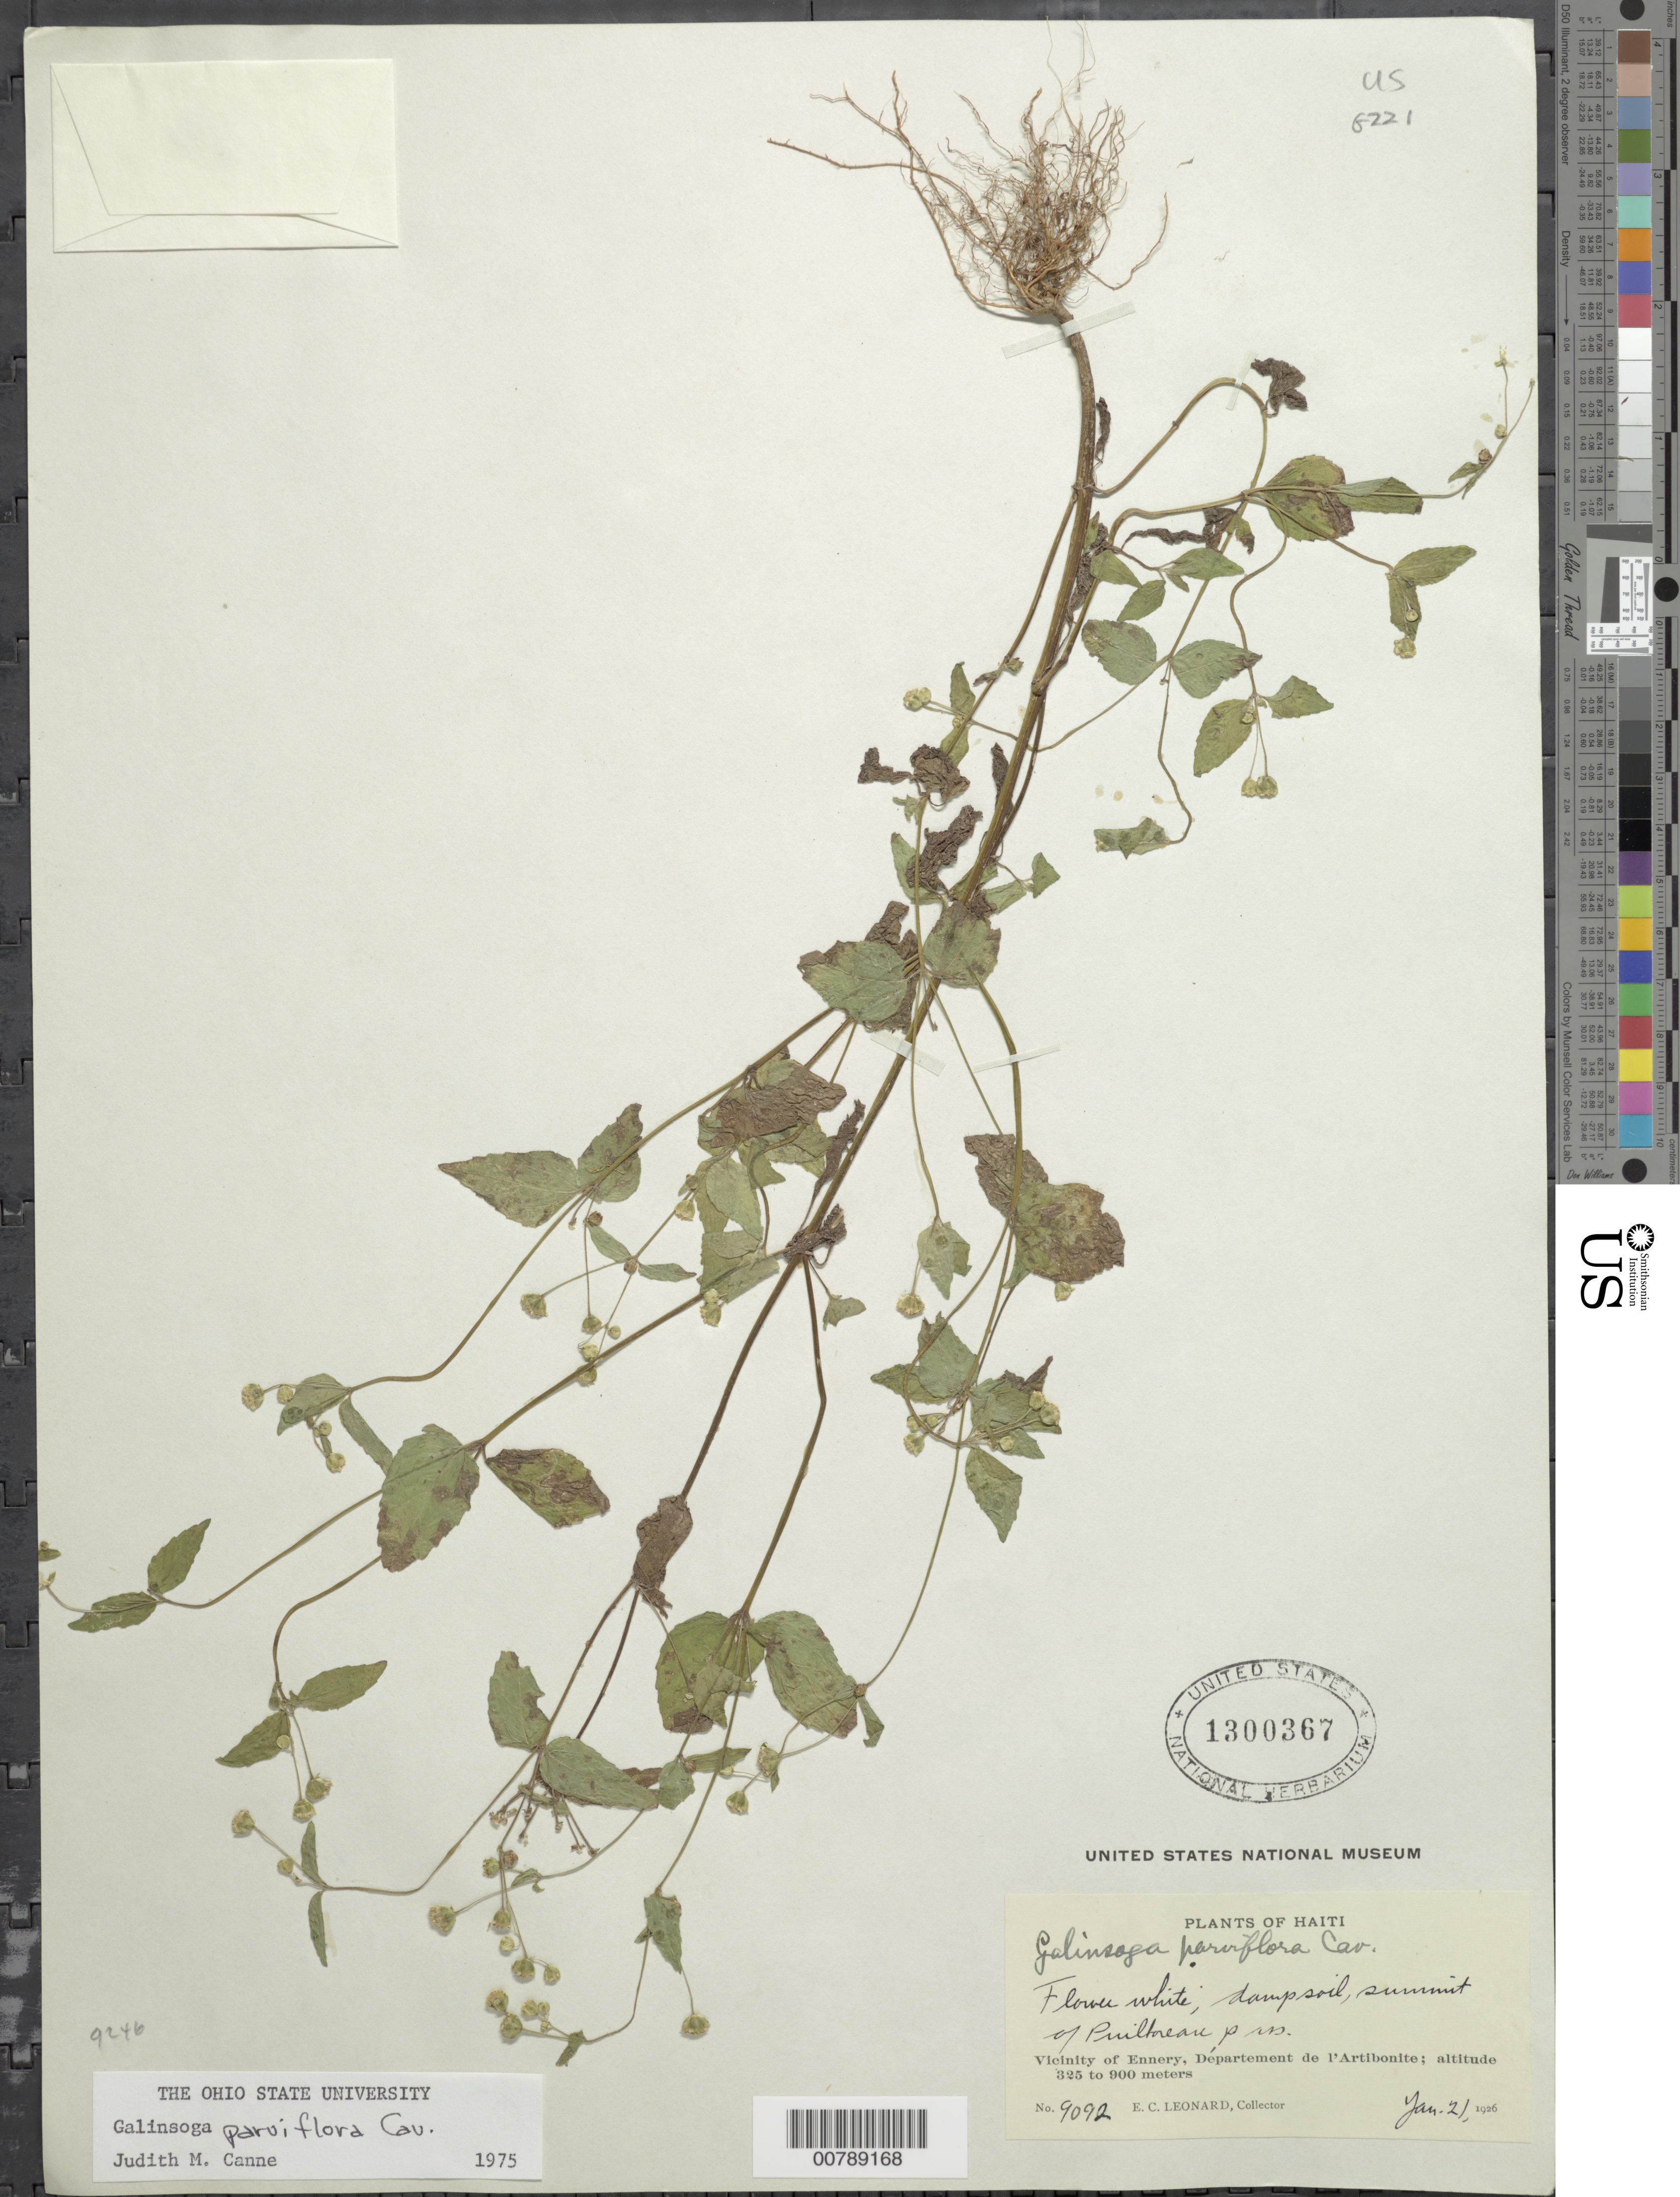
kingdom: Plantae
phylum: Tracheophyta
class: Magnoliopsida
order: Asterales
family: Asteraceae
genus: Galinsoga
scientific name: Galinsoga parviflora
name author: Cav.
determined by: Canne-Hilliker, J. M.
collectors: E. C. Leonard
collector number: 9092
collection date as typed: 21 Jan 1926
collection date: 1926-01-21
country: Haiti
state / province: Artibonite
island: Hispaniola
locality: Vicinity of Ennery, Département de l'Artibonite. Damp soil, summit of Puiltoneau pass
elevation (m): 325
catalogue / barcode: US 1300367